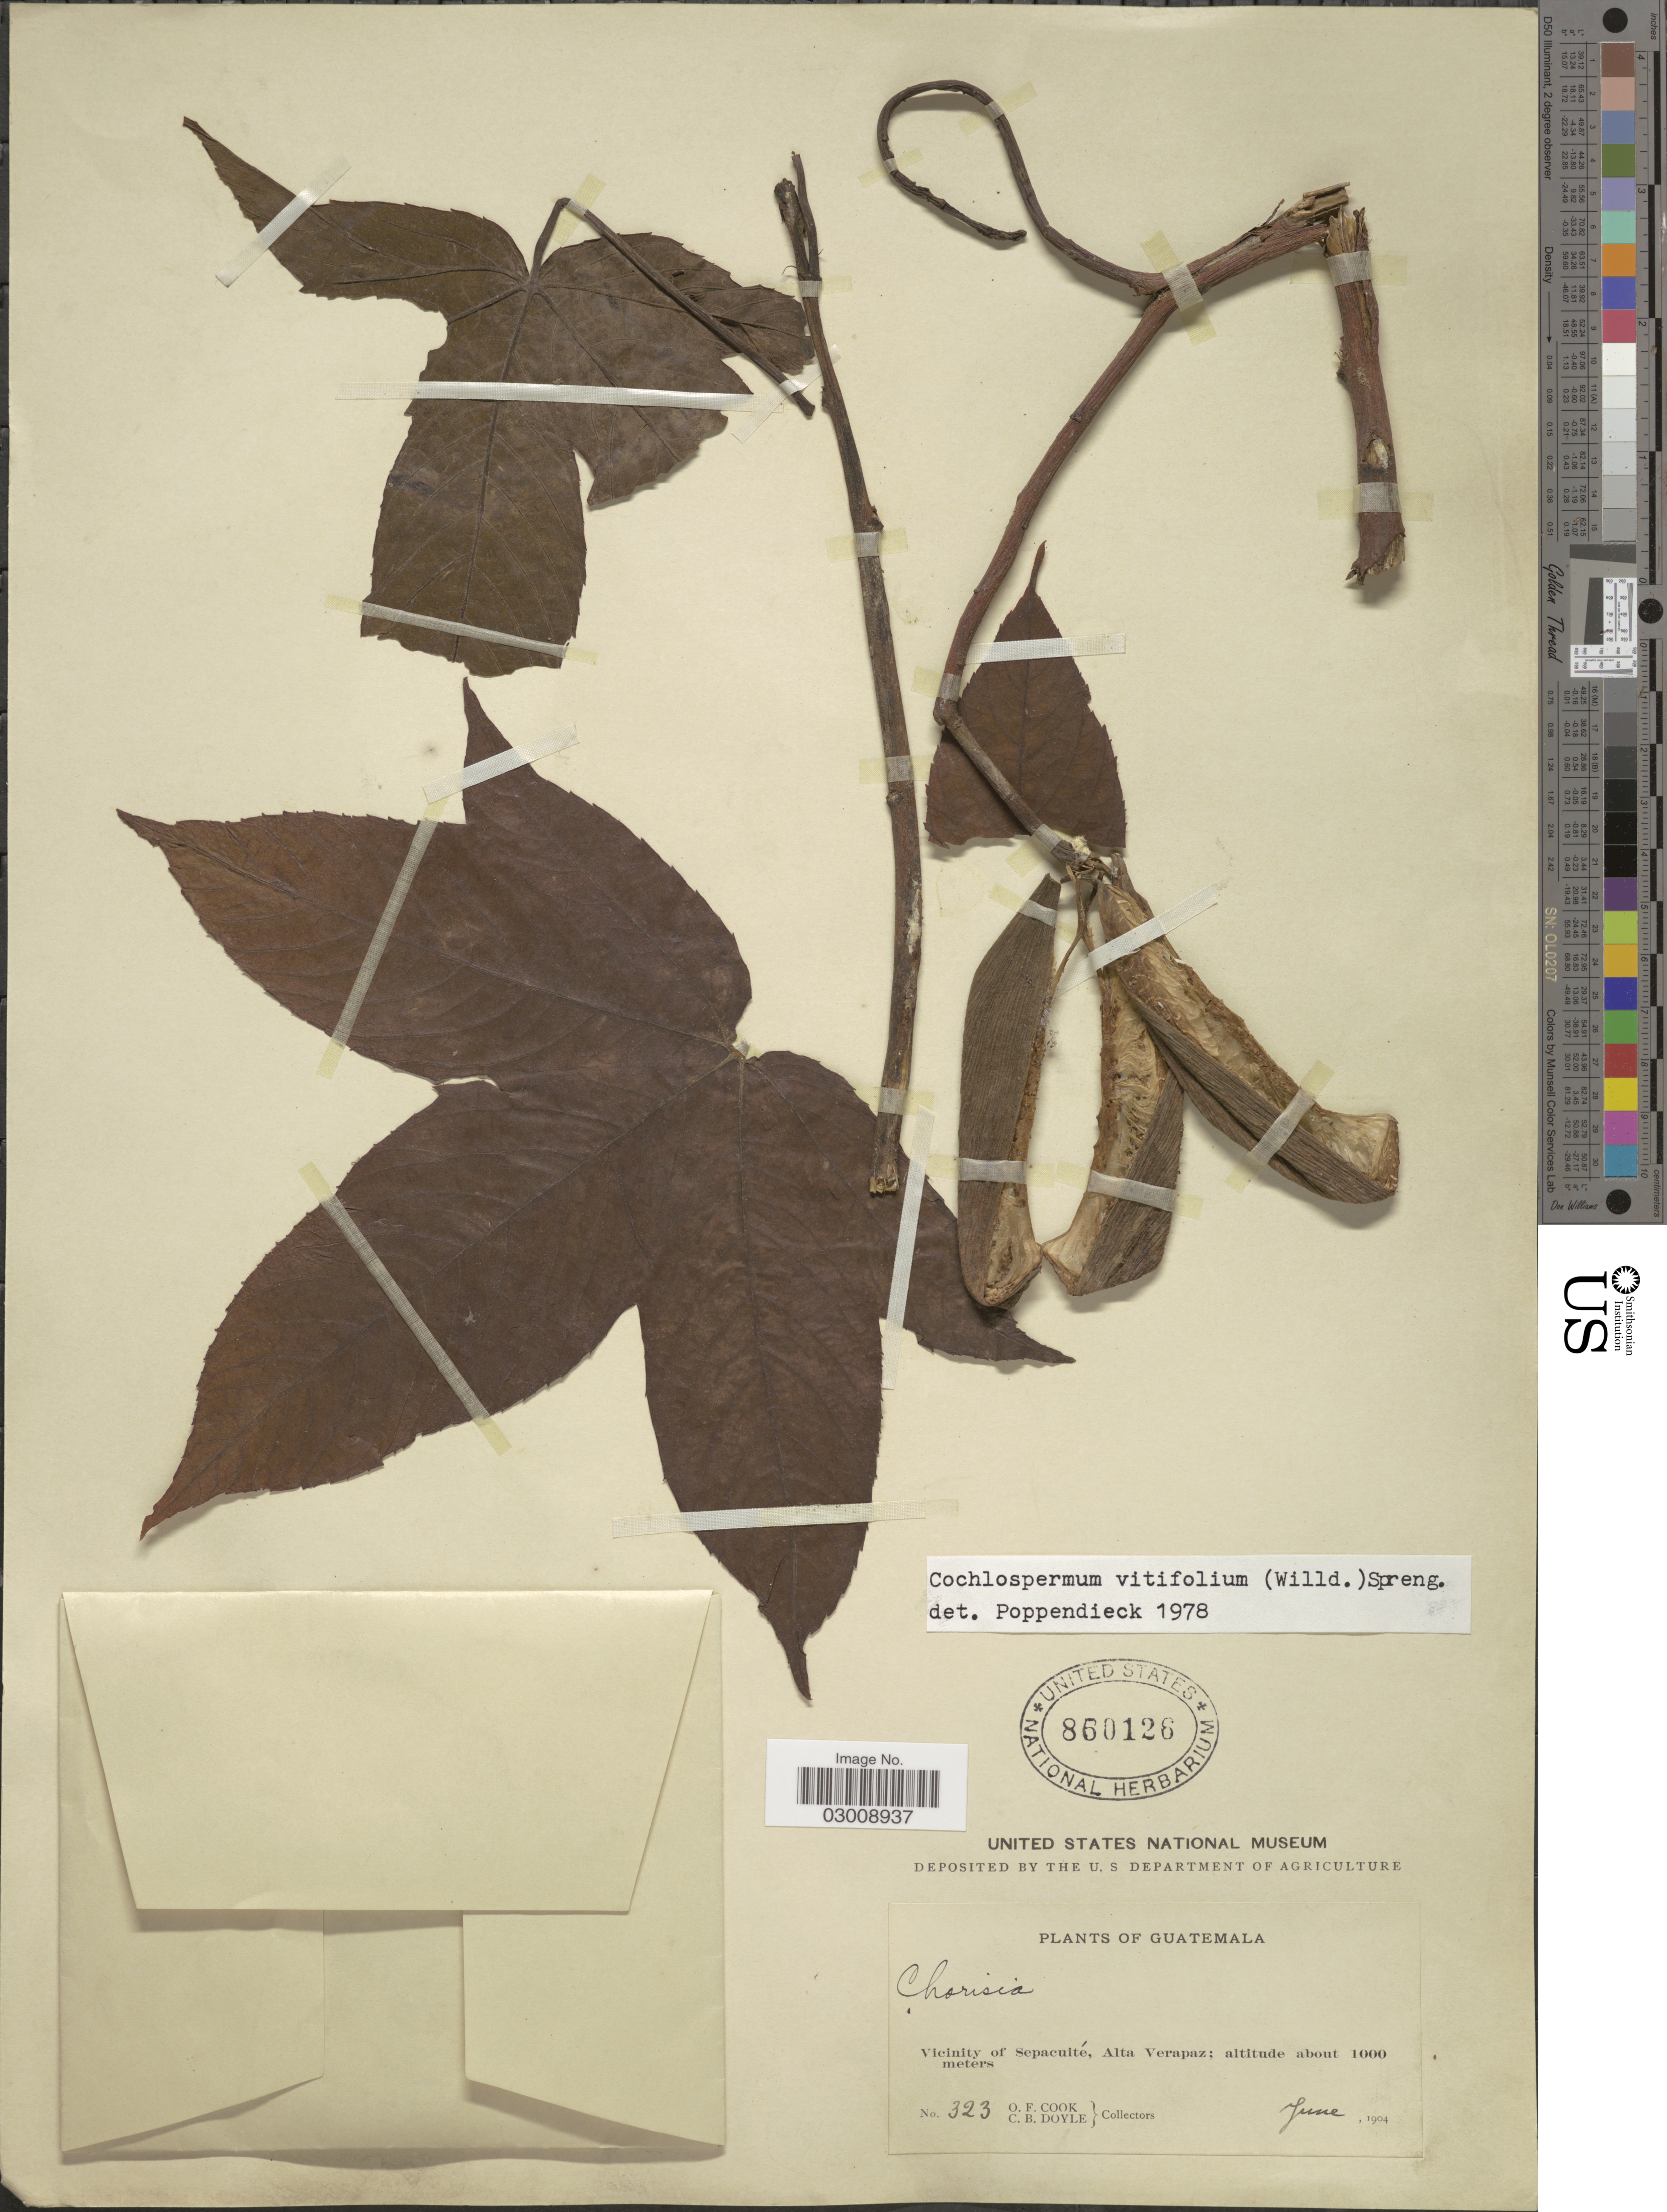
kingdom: Plantae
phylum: Tracheophyta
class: Magnoliopsida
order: Malvales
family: Cochlospermaceae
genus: Cochlospermum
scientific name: Cochlospermum vitifolium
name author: (Willd.) Spreng.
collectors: O. F. Cook & C. Doyle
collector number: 323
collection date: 1904-06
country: Guatemala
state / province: Alta Verapaz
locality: Vicinity of Sepacuité, Alta Verapaz.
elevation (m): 1000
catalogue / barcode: US 860126